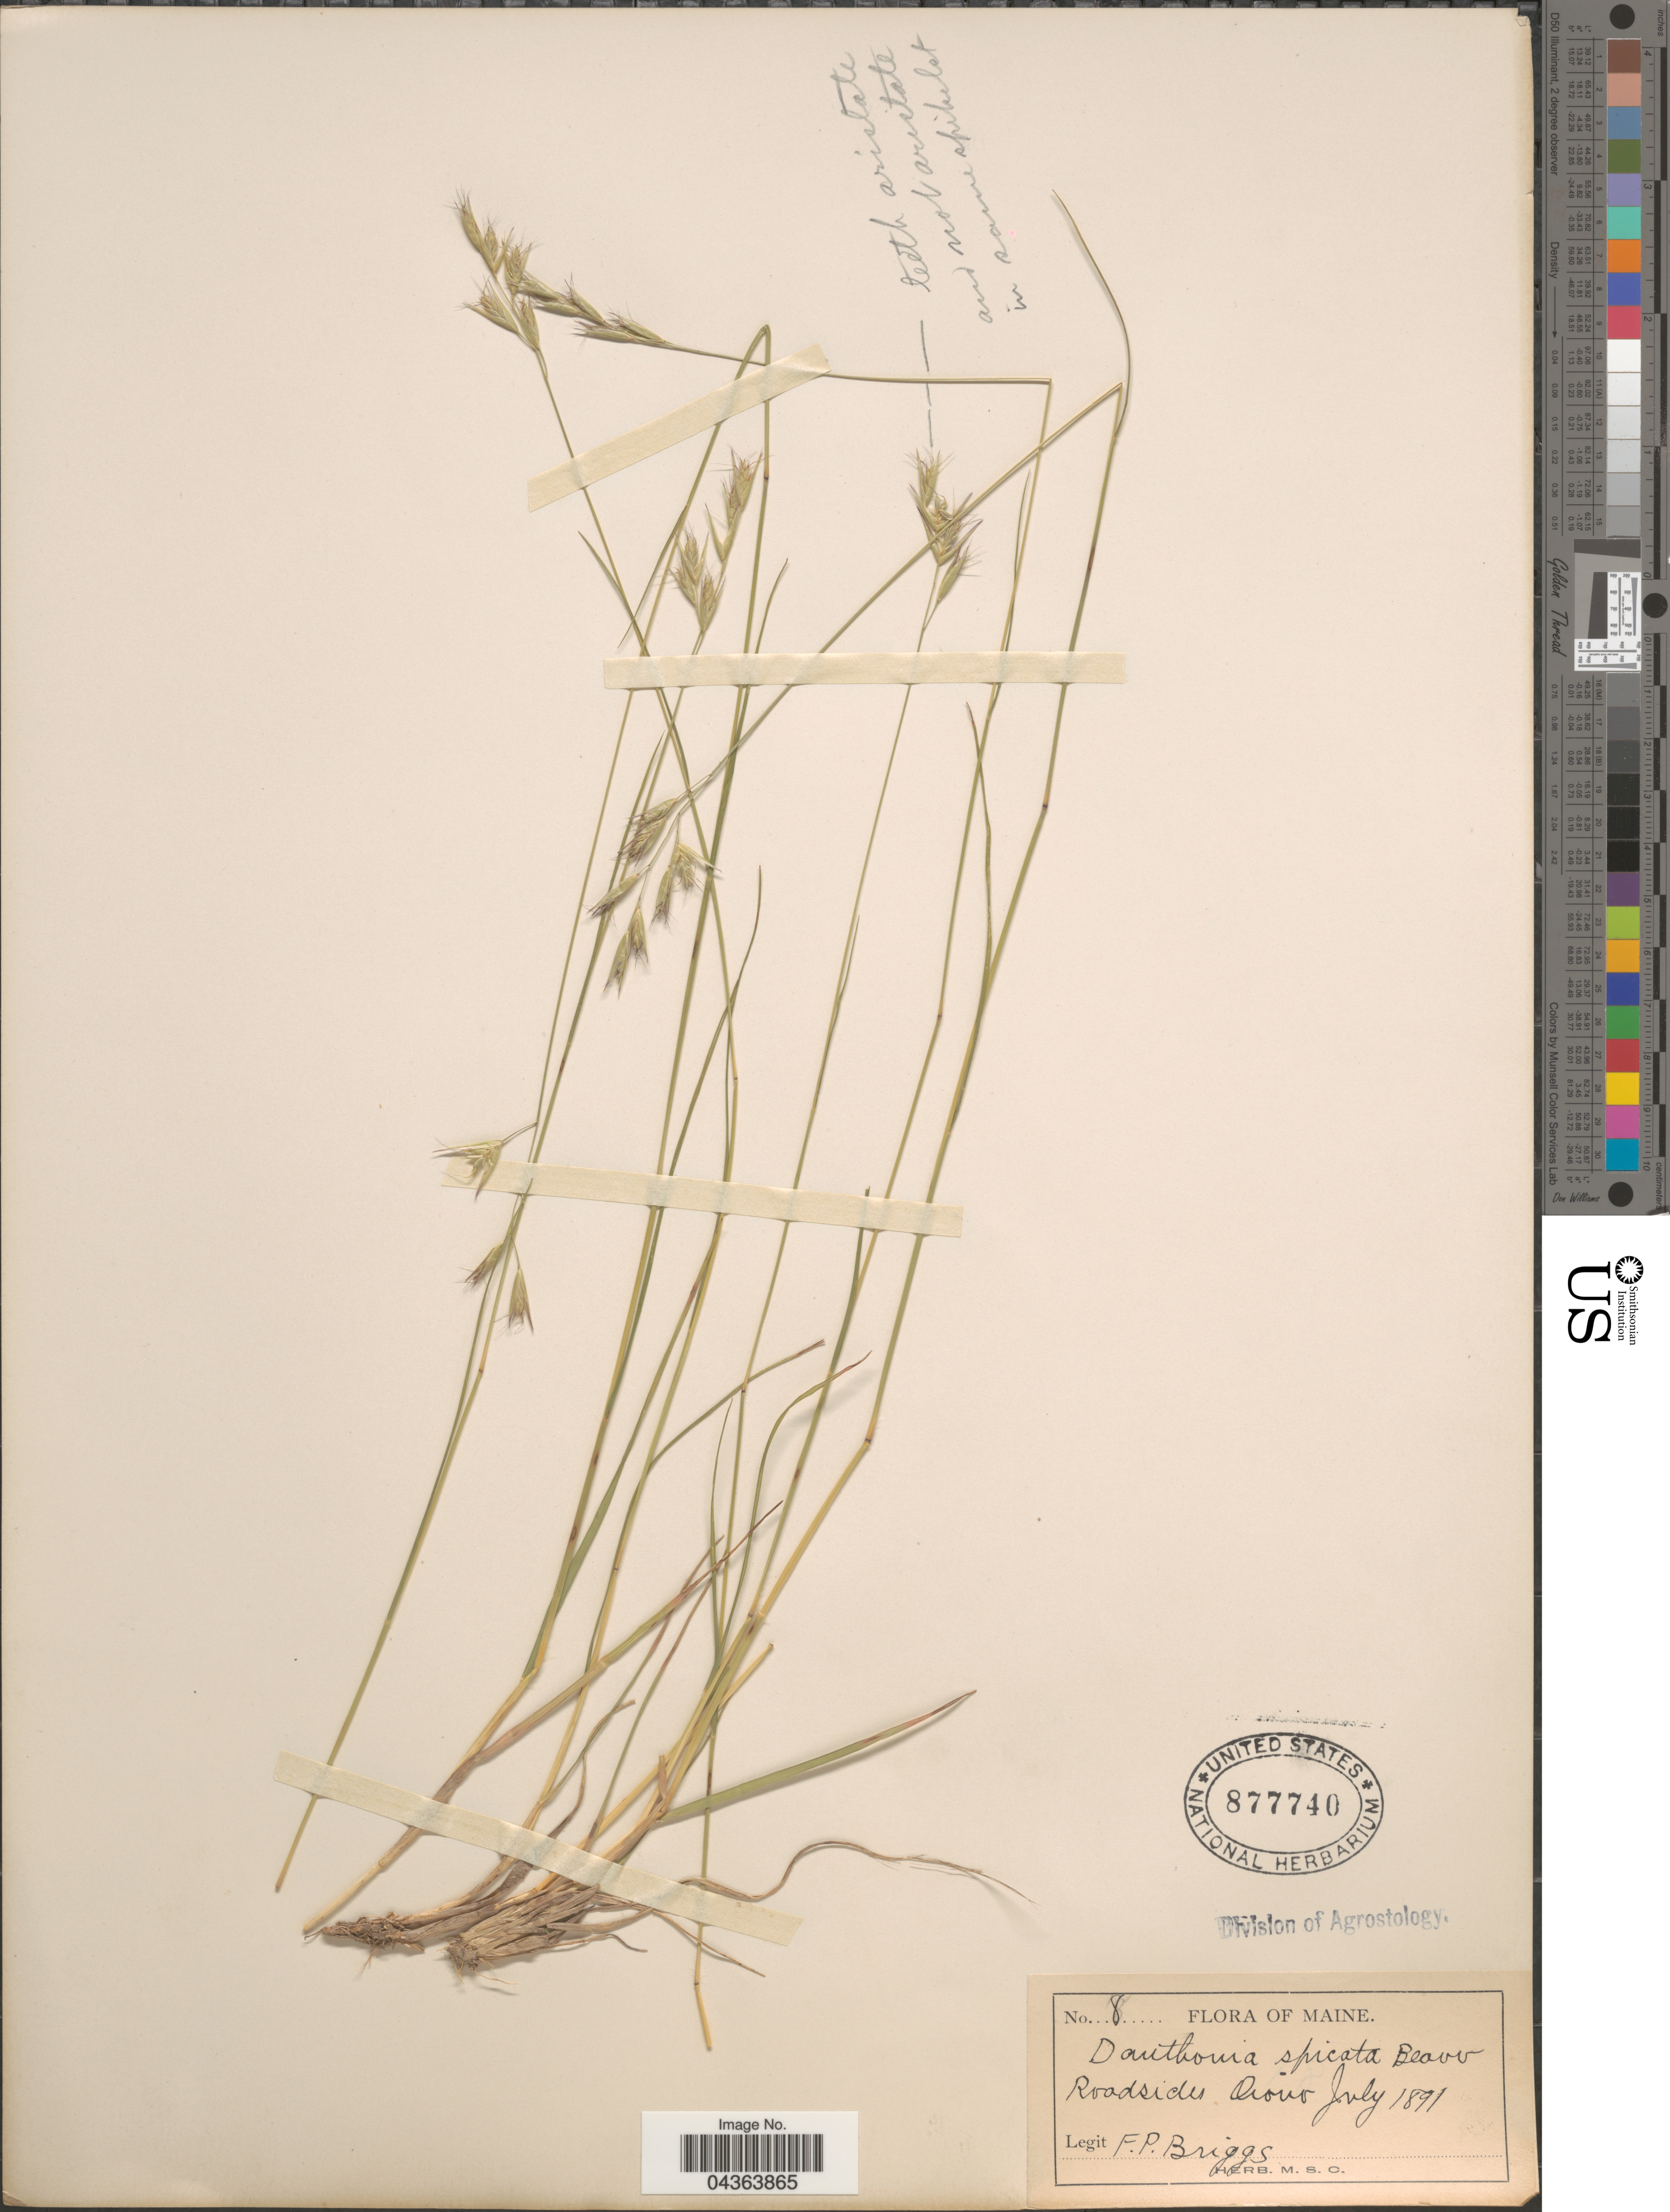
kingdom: Plantae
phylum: Tracheophyta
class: Liliopsida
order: Poales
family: Poaceae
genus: Danthonia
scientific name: Danthonia spicata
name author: (L.) P. Beauv. ex Roem. & Schult.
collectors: F. Briggs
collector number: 8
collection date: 1891-07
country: United States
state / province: Maine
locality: Roadsides Orono.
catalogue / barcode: US 877740